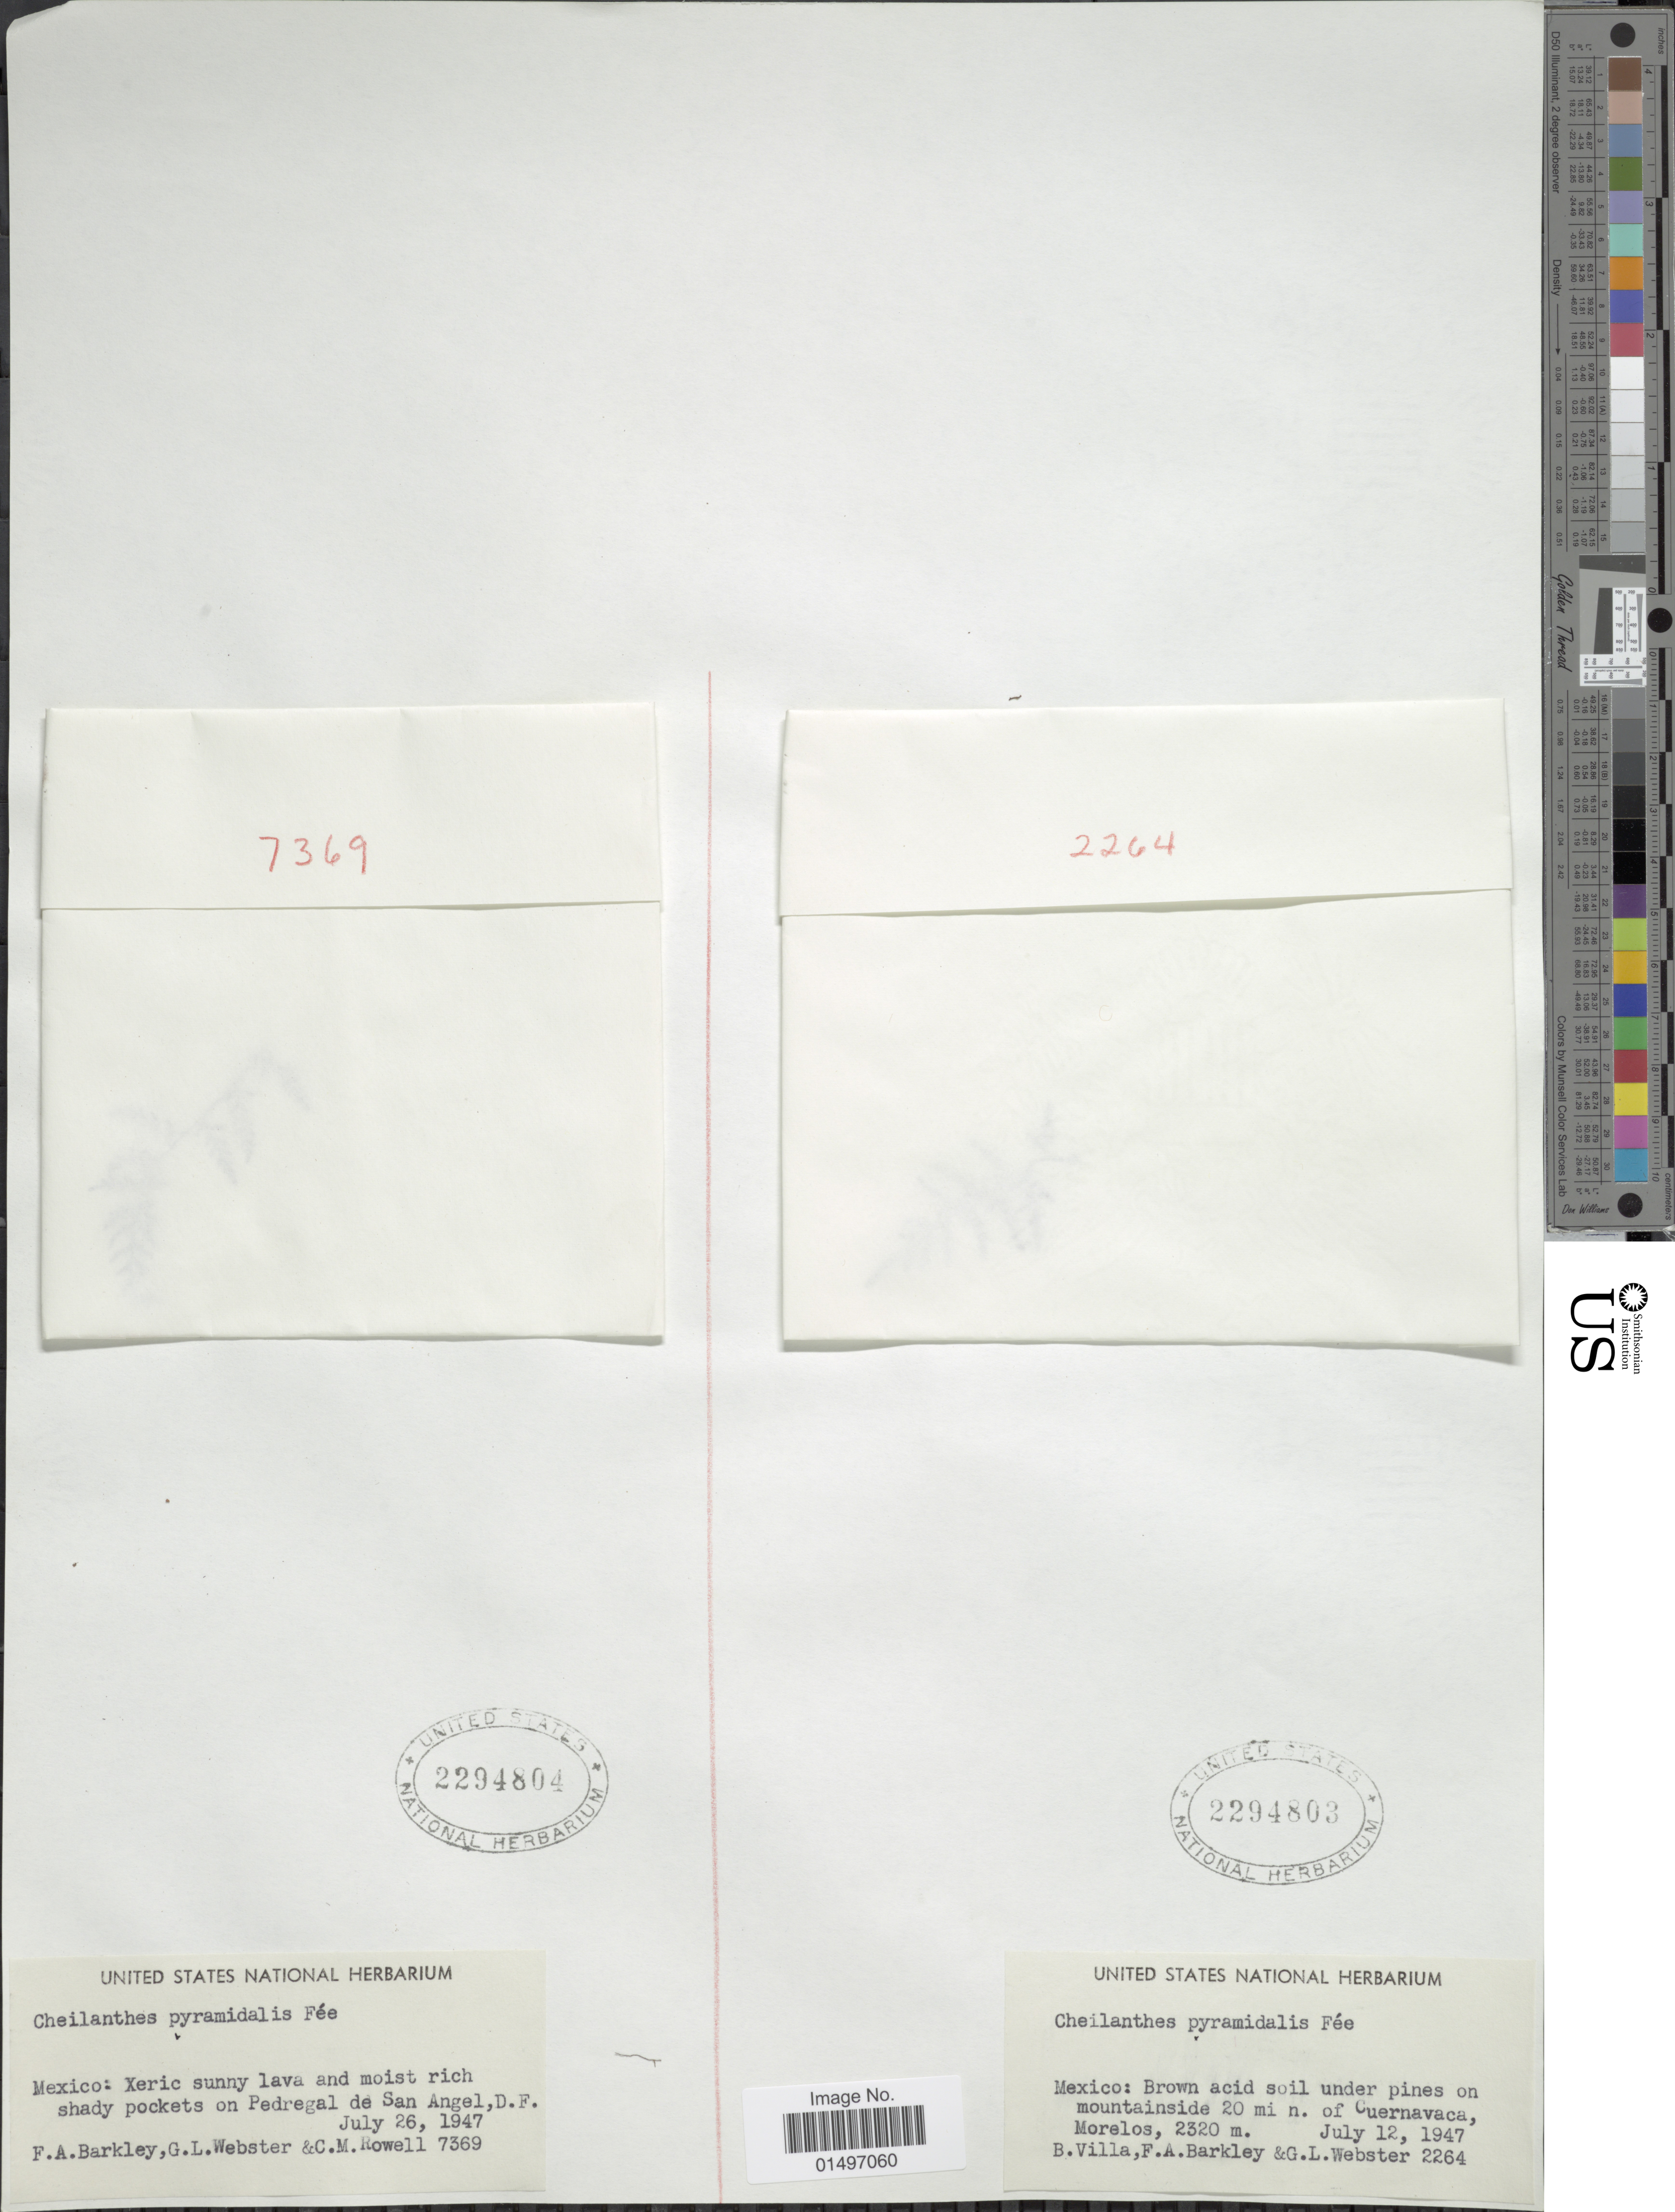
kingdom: Plantae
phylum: Tracheophyta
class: Polypodiopsida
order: Polypodiales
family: Pteridaceae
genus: Gaga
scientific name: Gaga hirsuta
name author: (Link) Fay W. Li & Windham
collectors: F. A. Barkley, G. L. Webster & C. M. Rowell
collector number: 7369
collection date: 1947-07-26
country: Mexico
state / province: Distrito Federal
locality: Mexico: Xeric sunny lava and moist rich shay pockets on Pedregal de San Angel, D.F.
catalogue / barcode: US 2294804